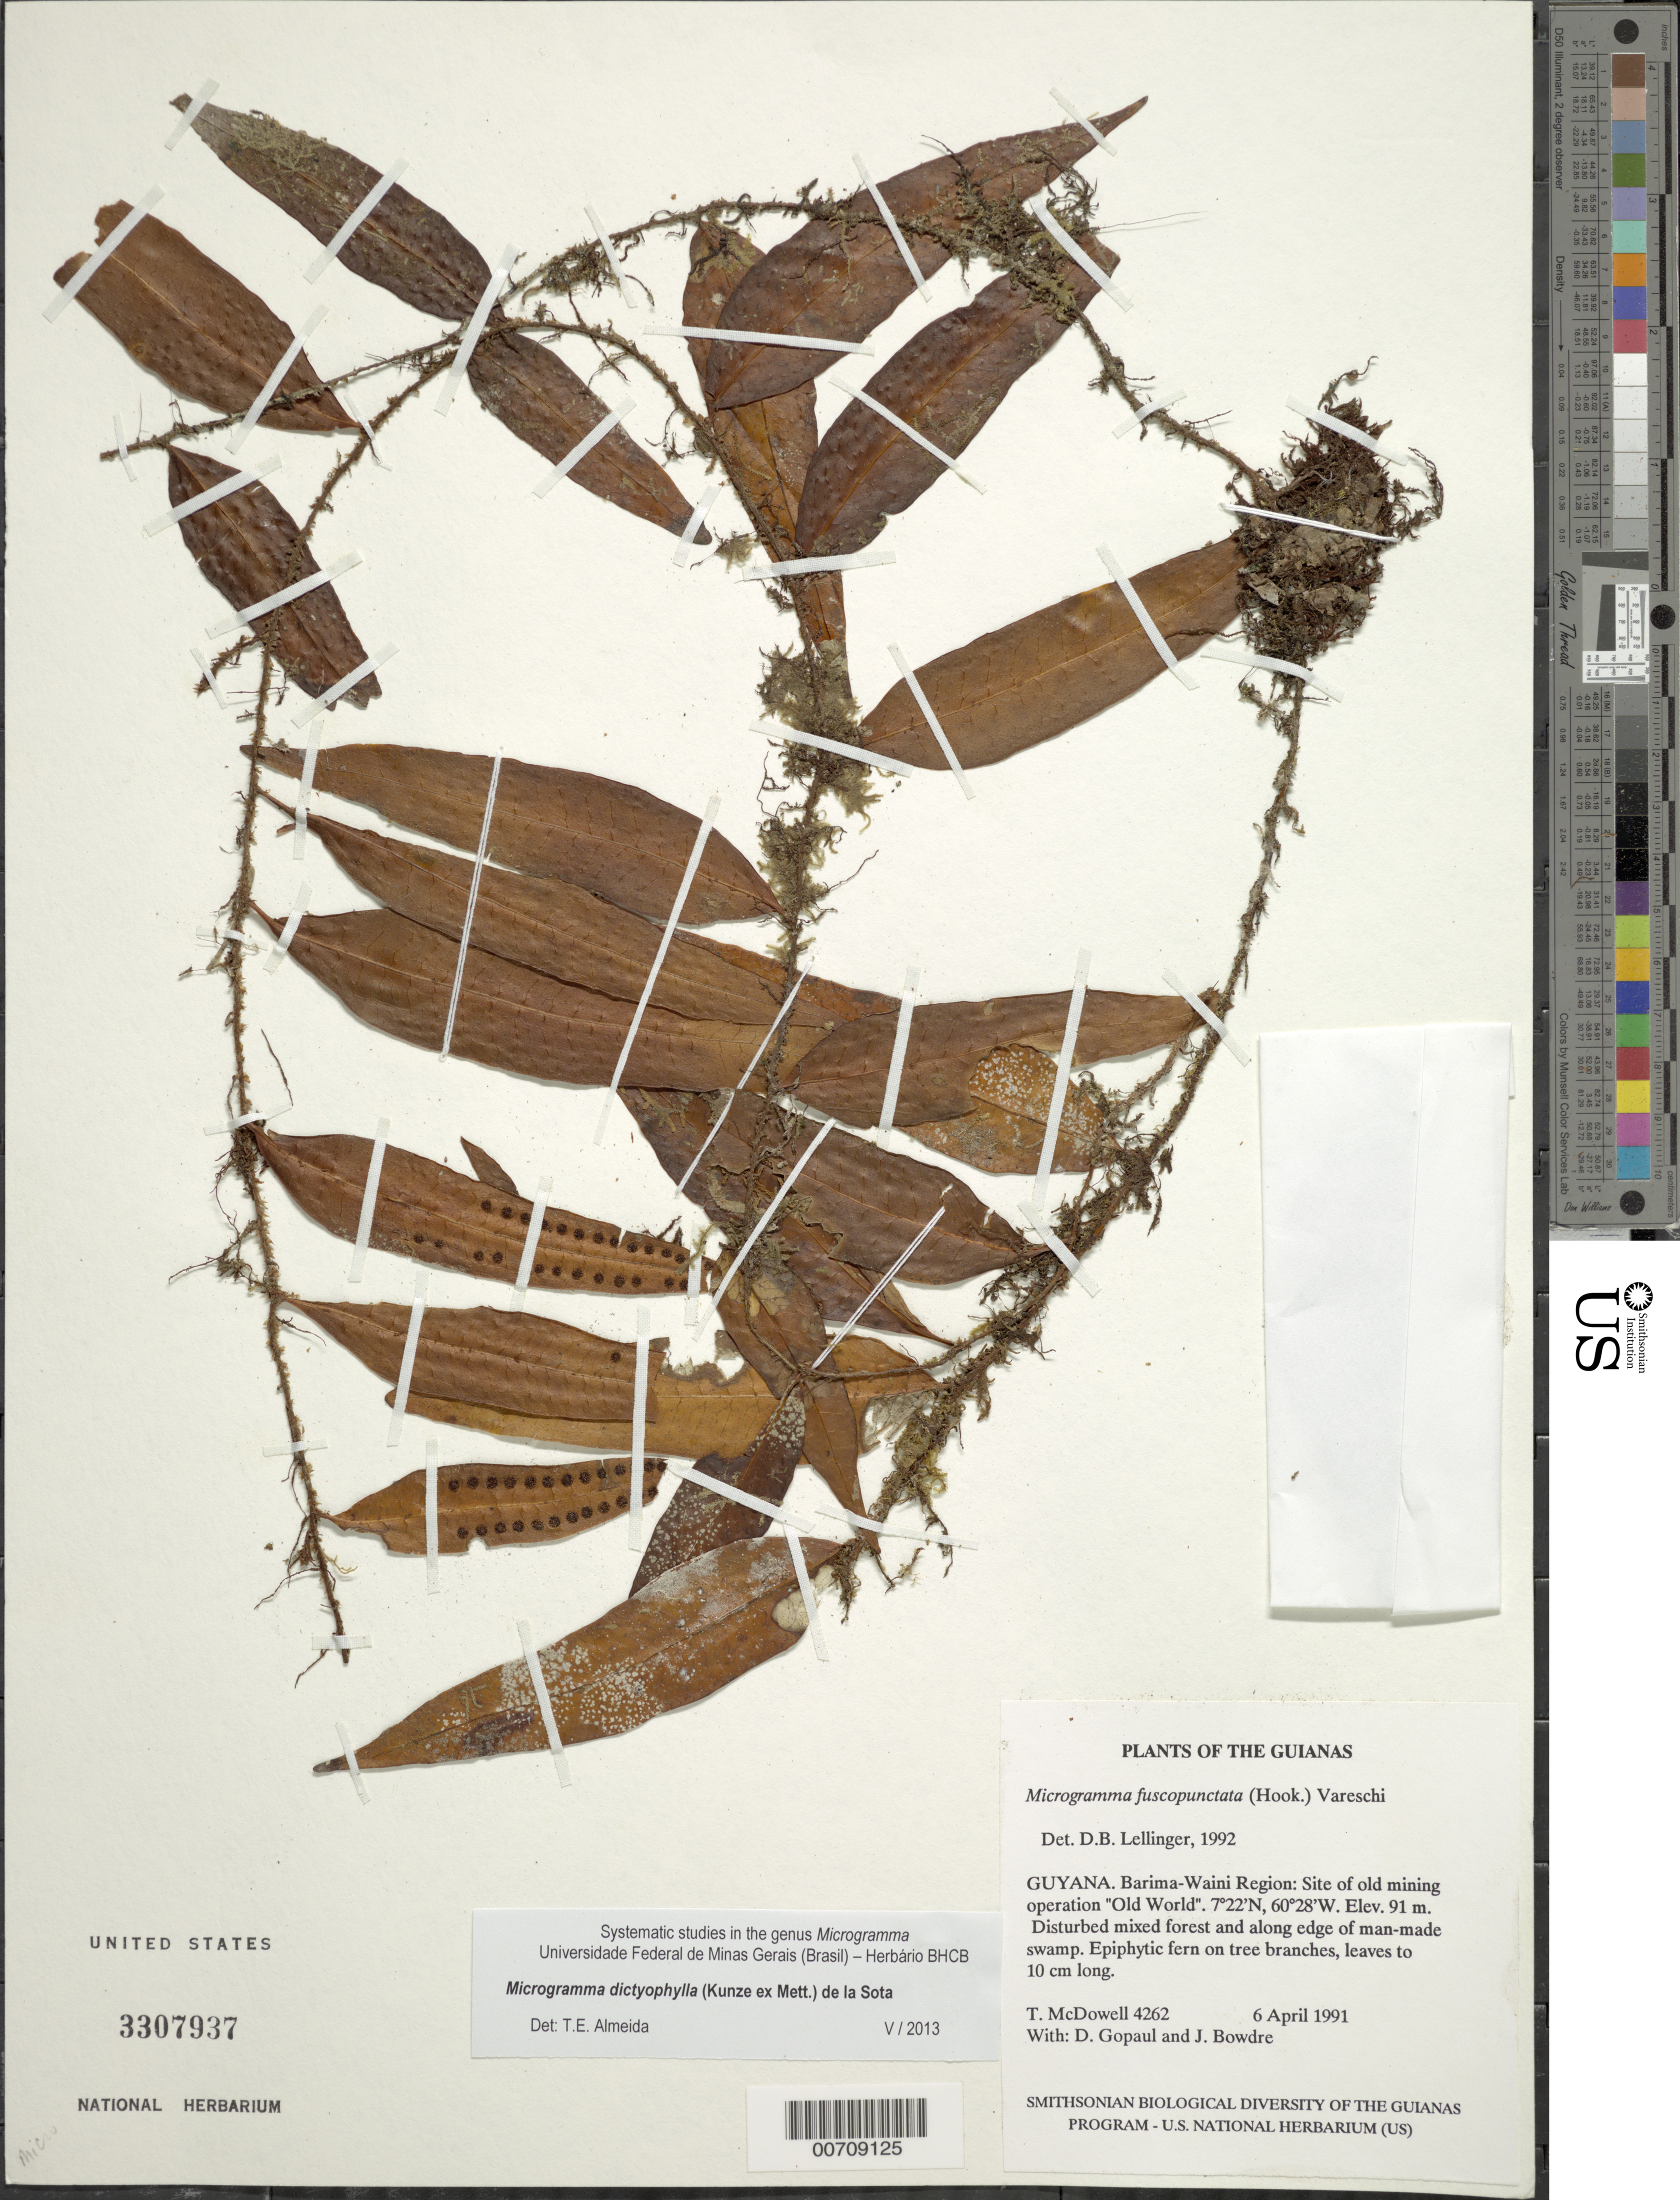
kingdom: Plantae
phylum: Tracheophyta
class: Polypodiopsida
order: Polypodiales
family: Polypodiaceae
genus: Microgramma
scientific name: Microgramma dictyophylla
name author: (Kunze ex Mett.) de la Sota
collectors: T. McDowell, D. Gopaul & J. Bowdre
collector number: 4262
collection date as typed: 6 April 1991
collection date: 1991-04-06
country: Guyana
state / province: Barima-Waini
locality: Site of old mining operation "Old World"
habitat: Disturbed mixed forest and along edge of man-made swamp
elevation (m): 91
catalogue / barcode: US 3307937